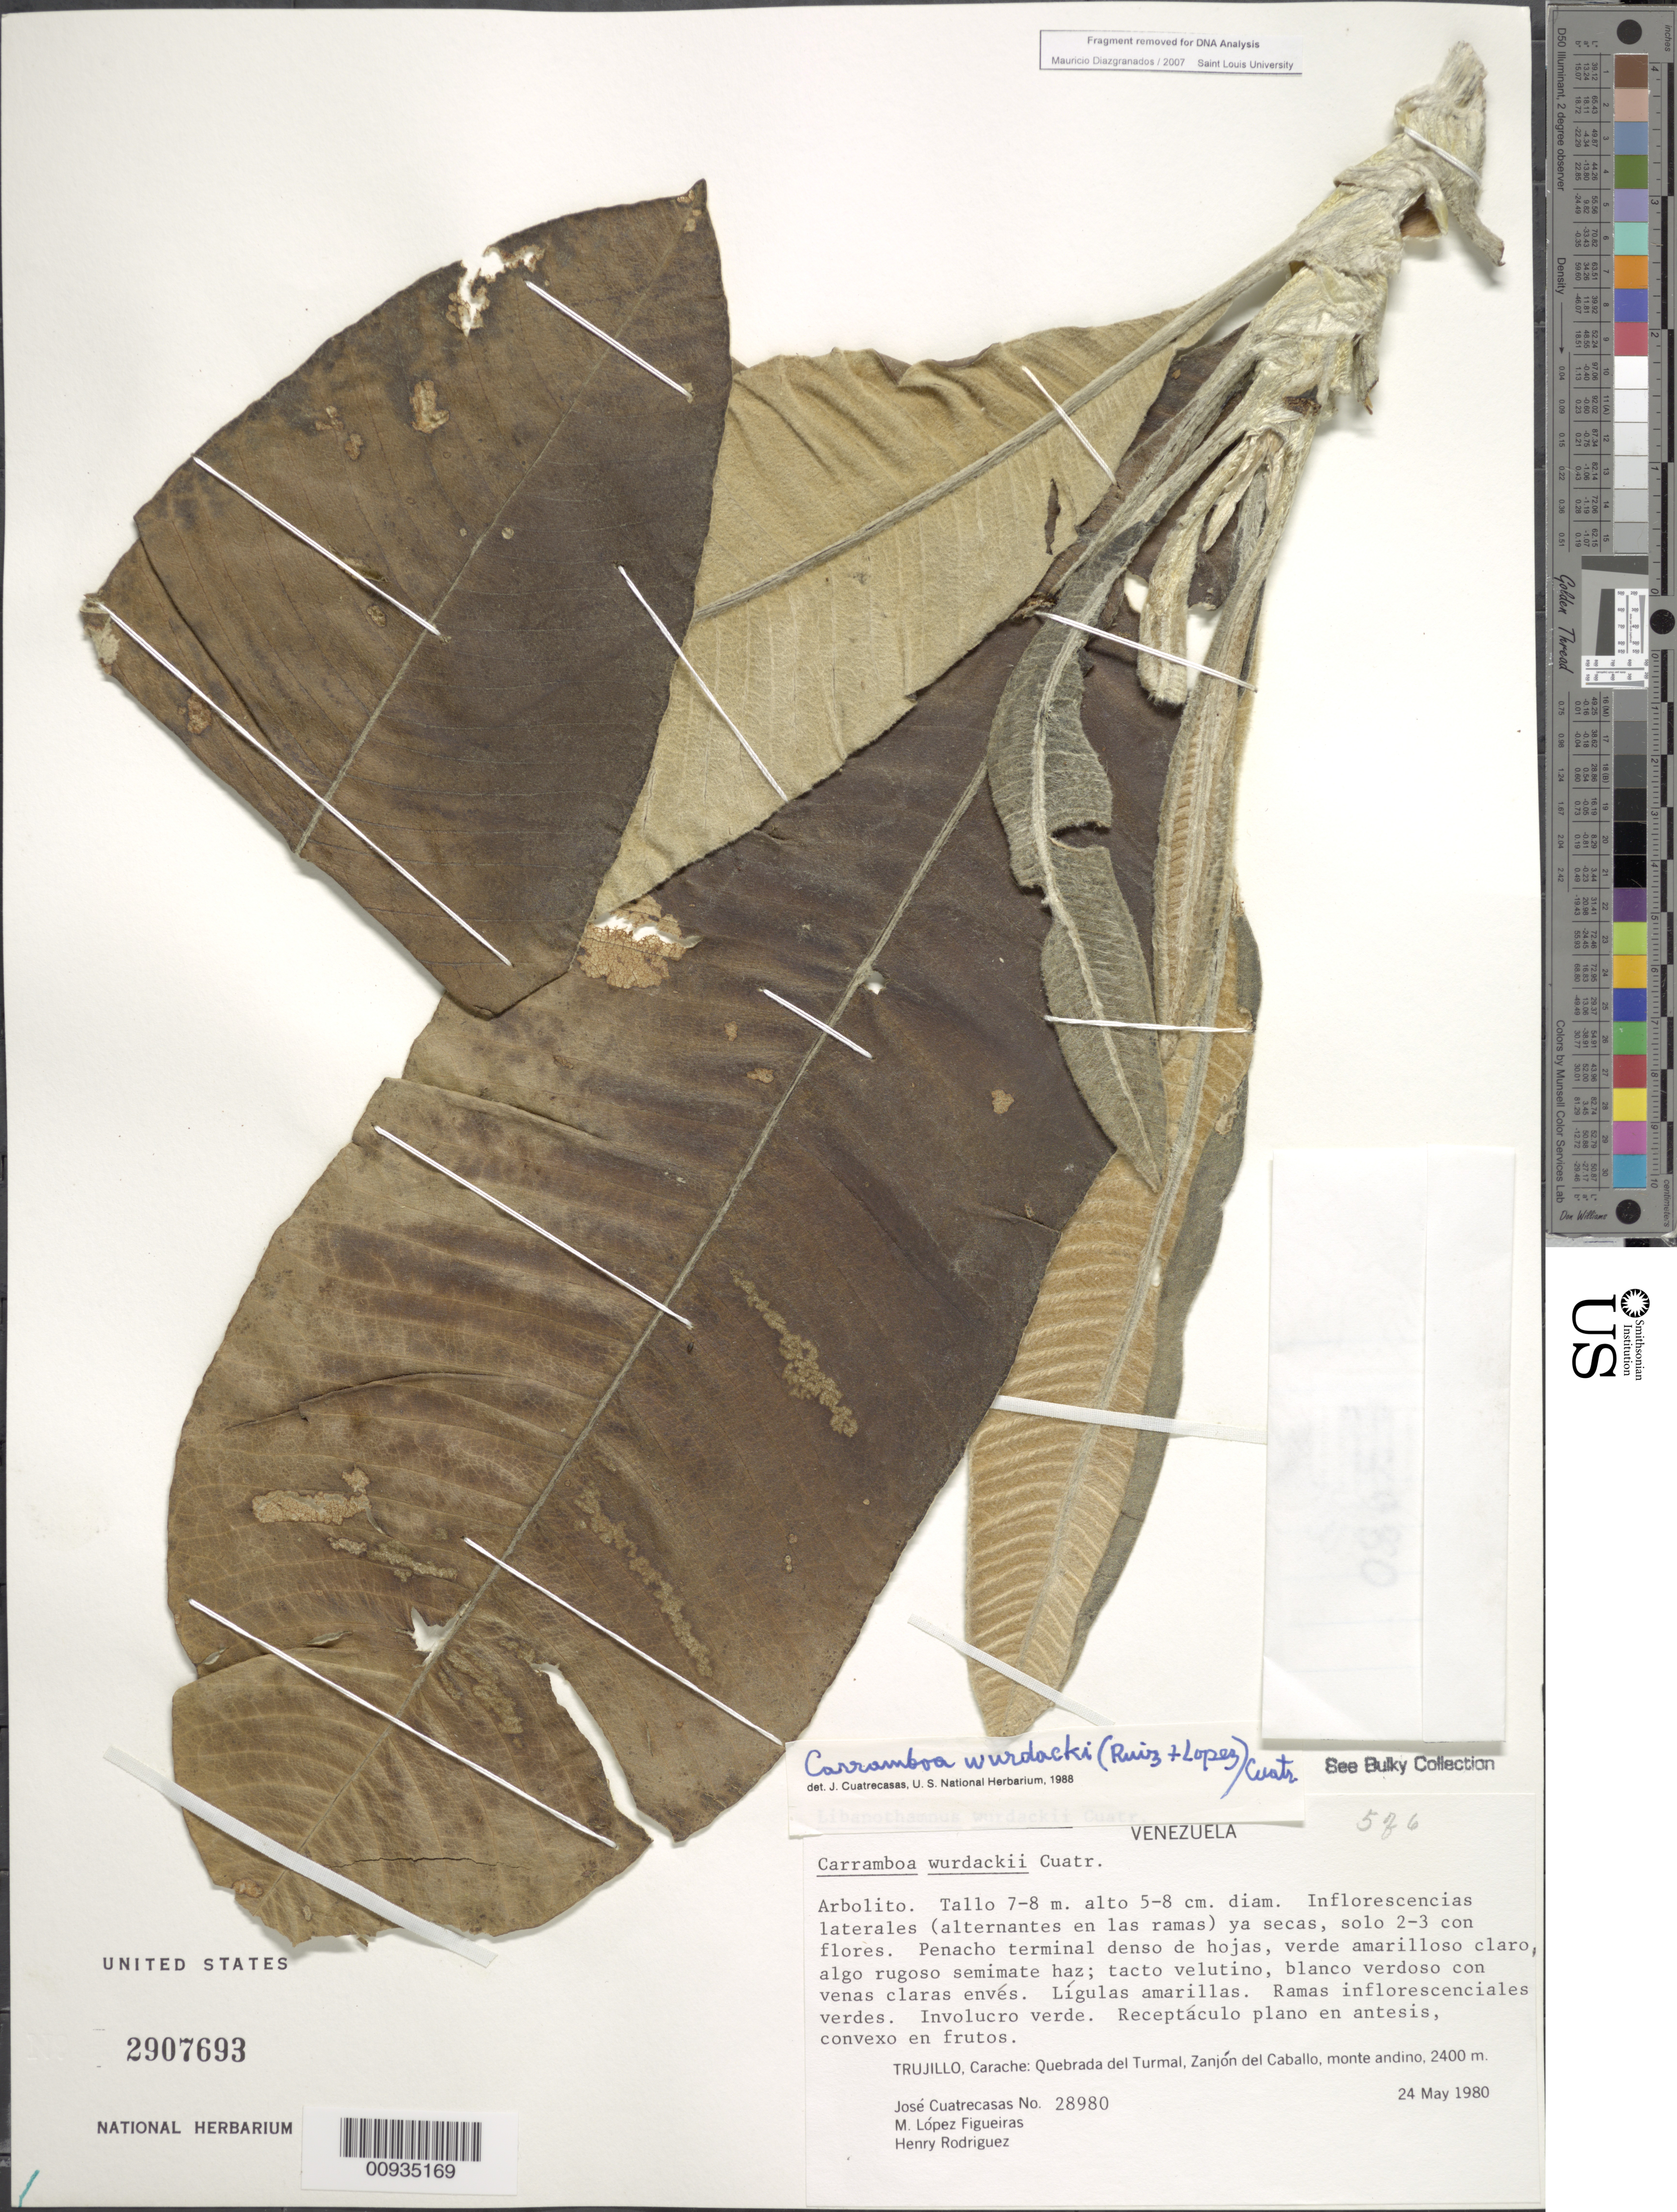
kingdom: Plantae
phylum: Tracheophyta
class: Magnoliopsida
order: Asterales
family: Asteraceae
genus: Carramboa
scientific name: Carramboa wurdackii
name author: (Ruíz-Terán & López Fig.) Cuatrec.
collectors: J. Cuatrecasas, M. López Figueiras & H. A. Rodriguez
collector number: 28980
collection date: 1980-05-24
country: Venezuela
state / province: Trujillo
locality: Carache: Quebrada del Turmal, Zanjon del Caballo, monte andino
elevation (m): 2400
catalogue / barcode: US 2907693